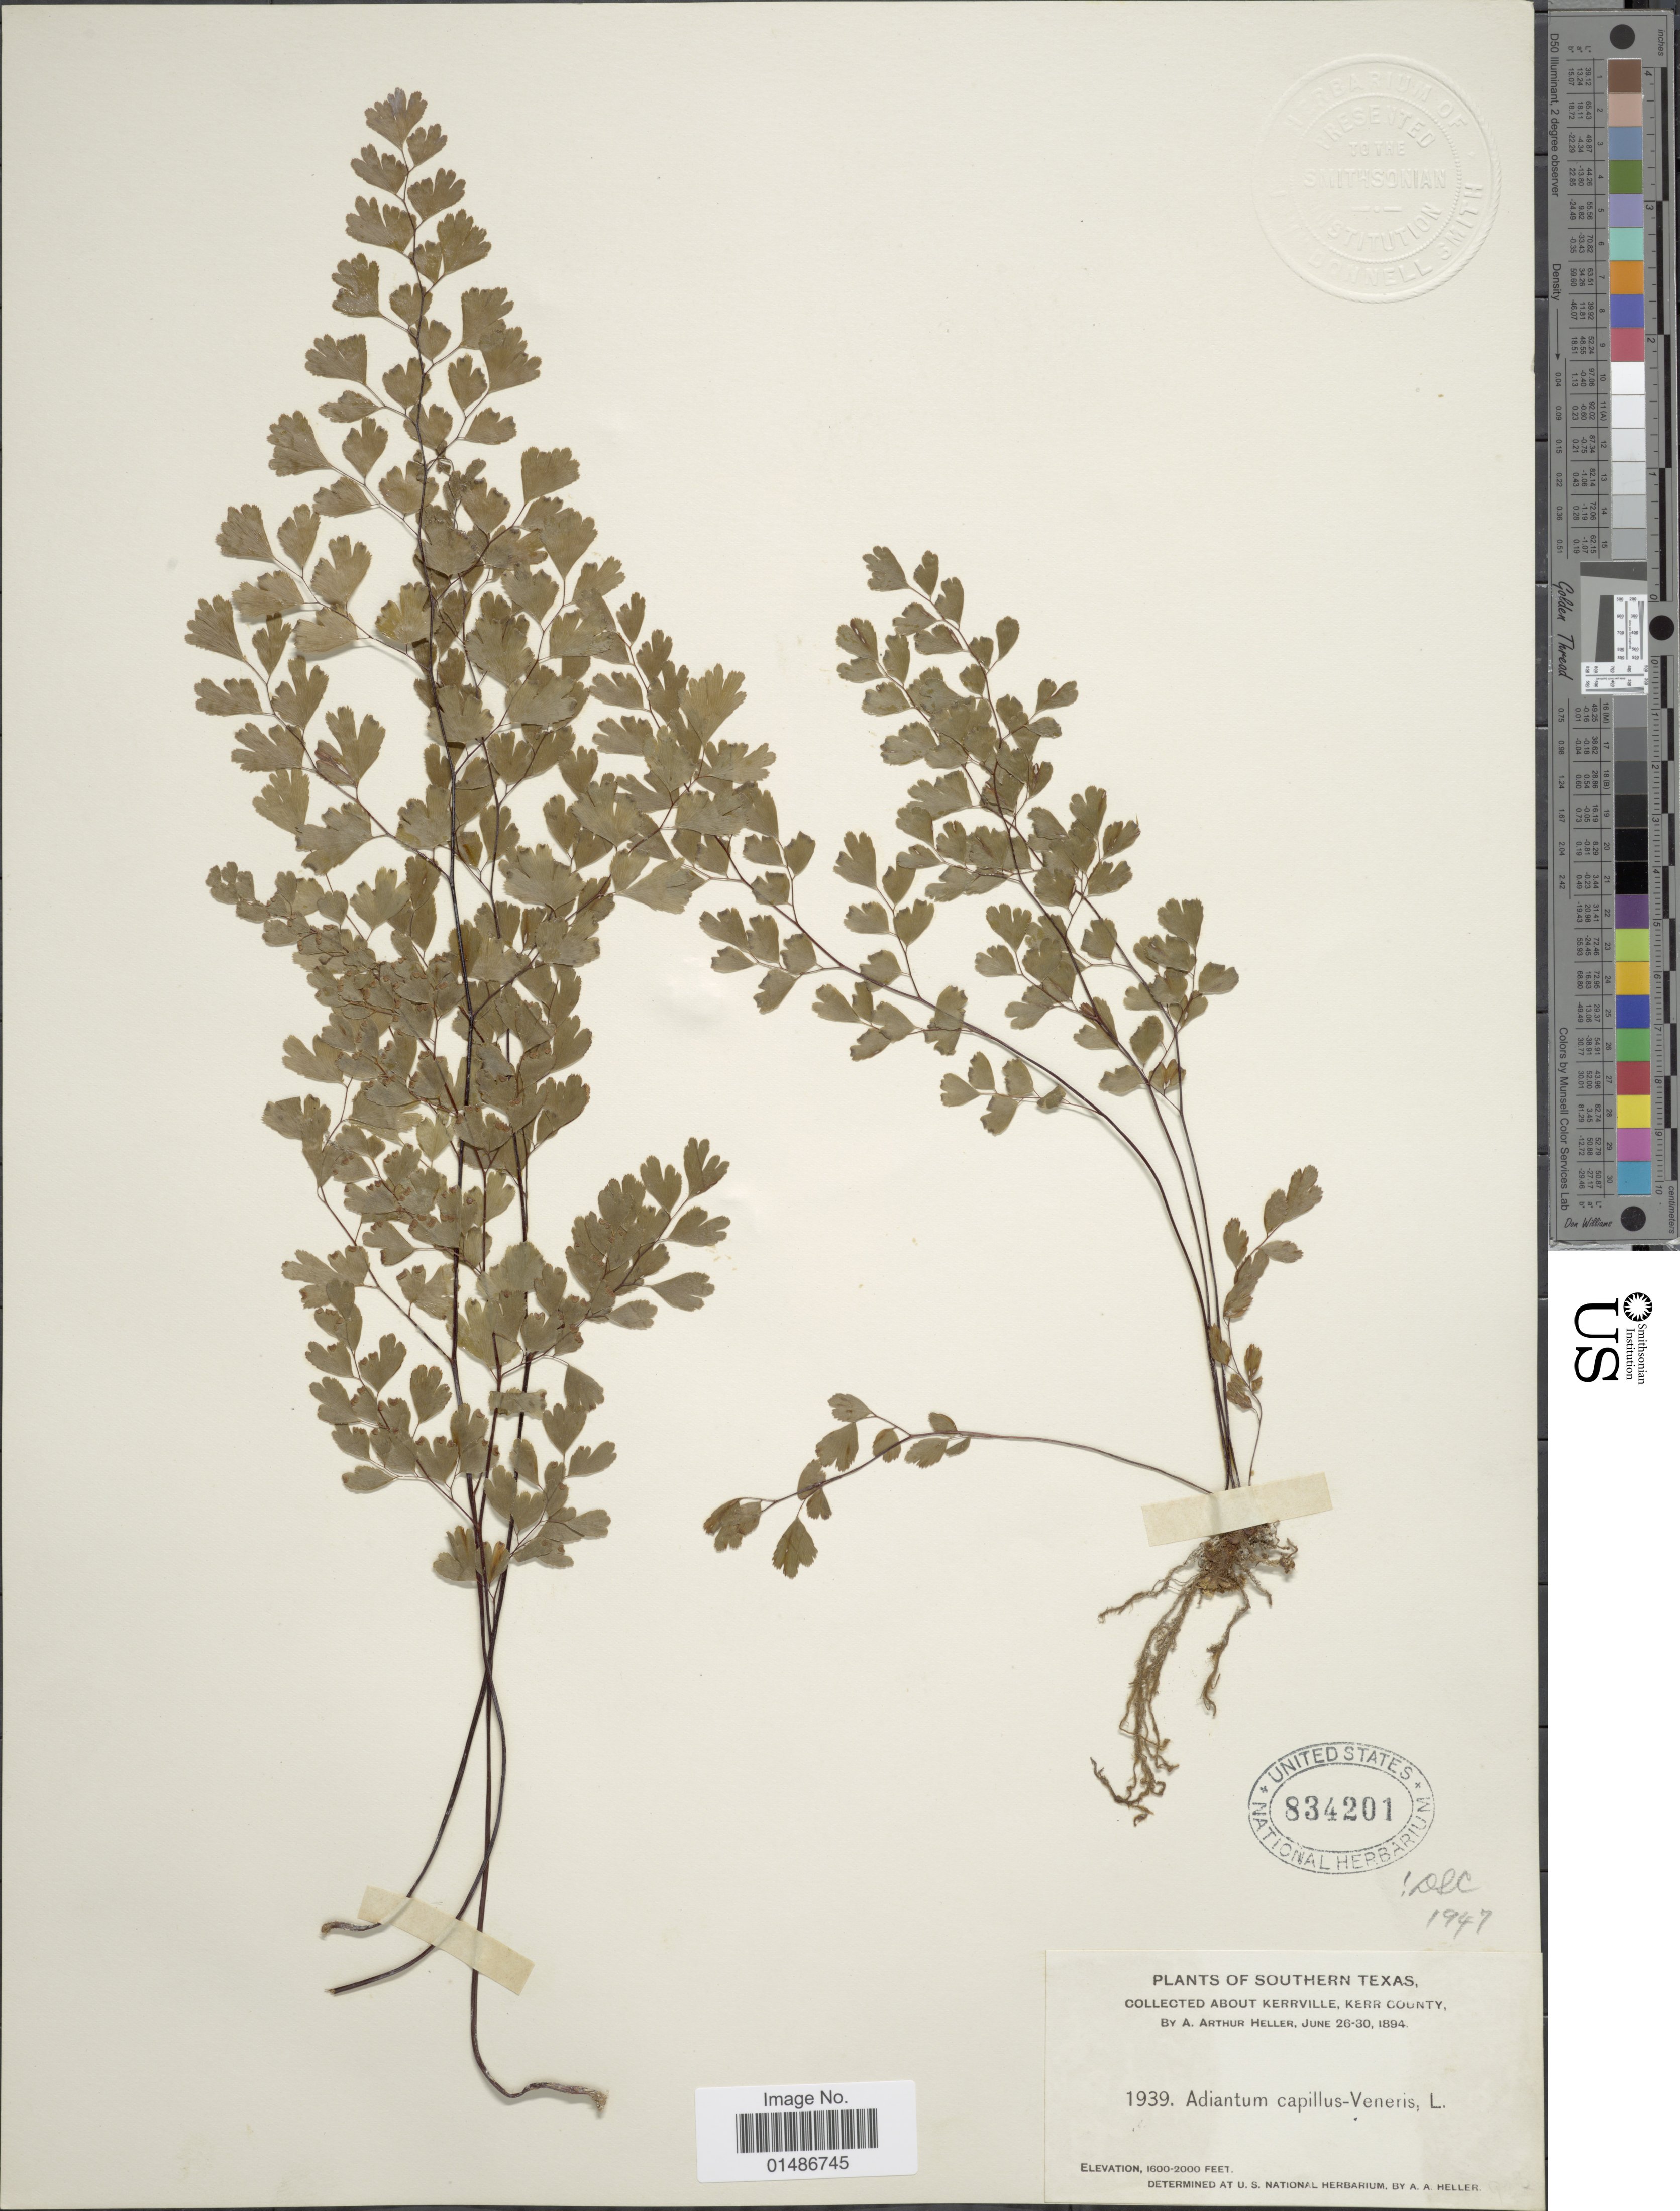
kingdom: Plantae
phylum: Tracheophyta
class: Polypodiopsida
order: Polypodiales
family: Pteridaceae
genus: Adiantum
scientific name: Adiantum capillus-veneris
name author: L.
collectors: A. A. Heller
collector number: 1939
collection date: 1894-06-26/1894-06-30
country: United States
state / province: Texas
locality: Southern Texas, collected about Kerrville, Kerr County.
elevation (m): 488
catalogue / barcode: US 834201